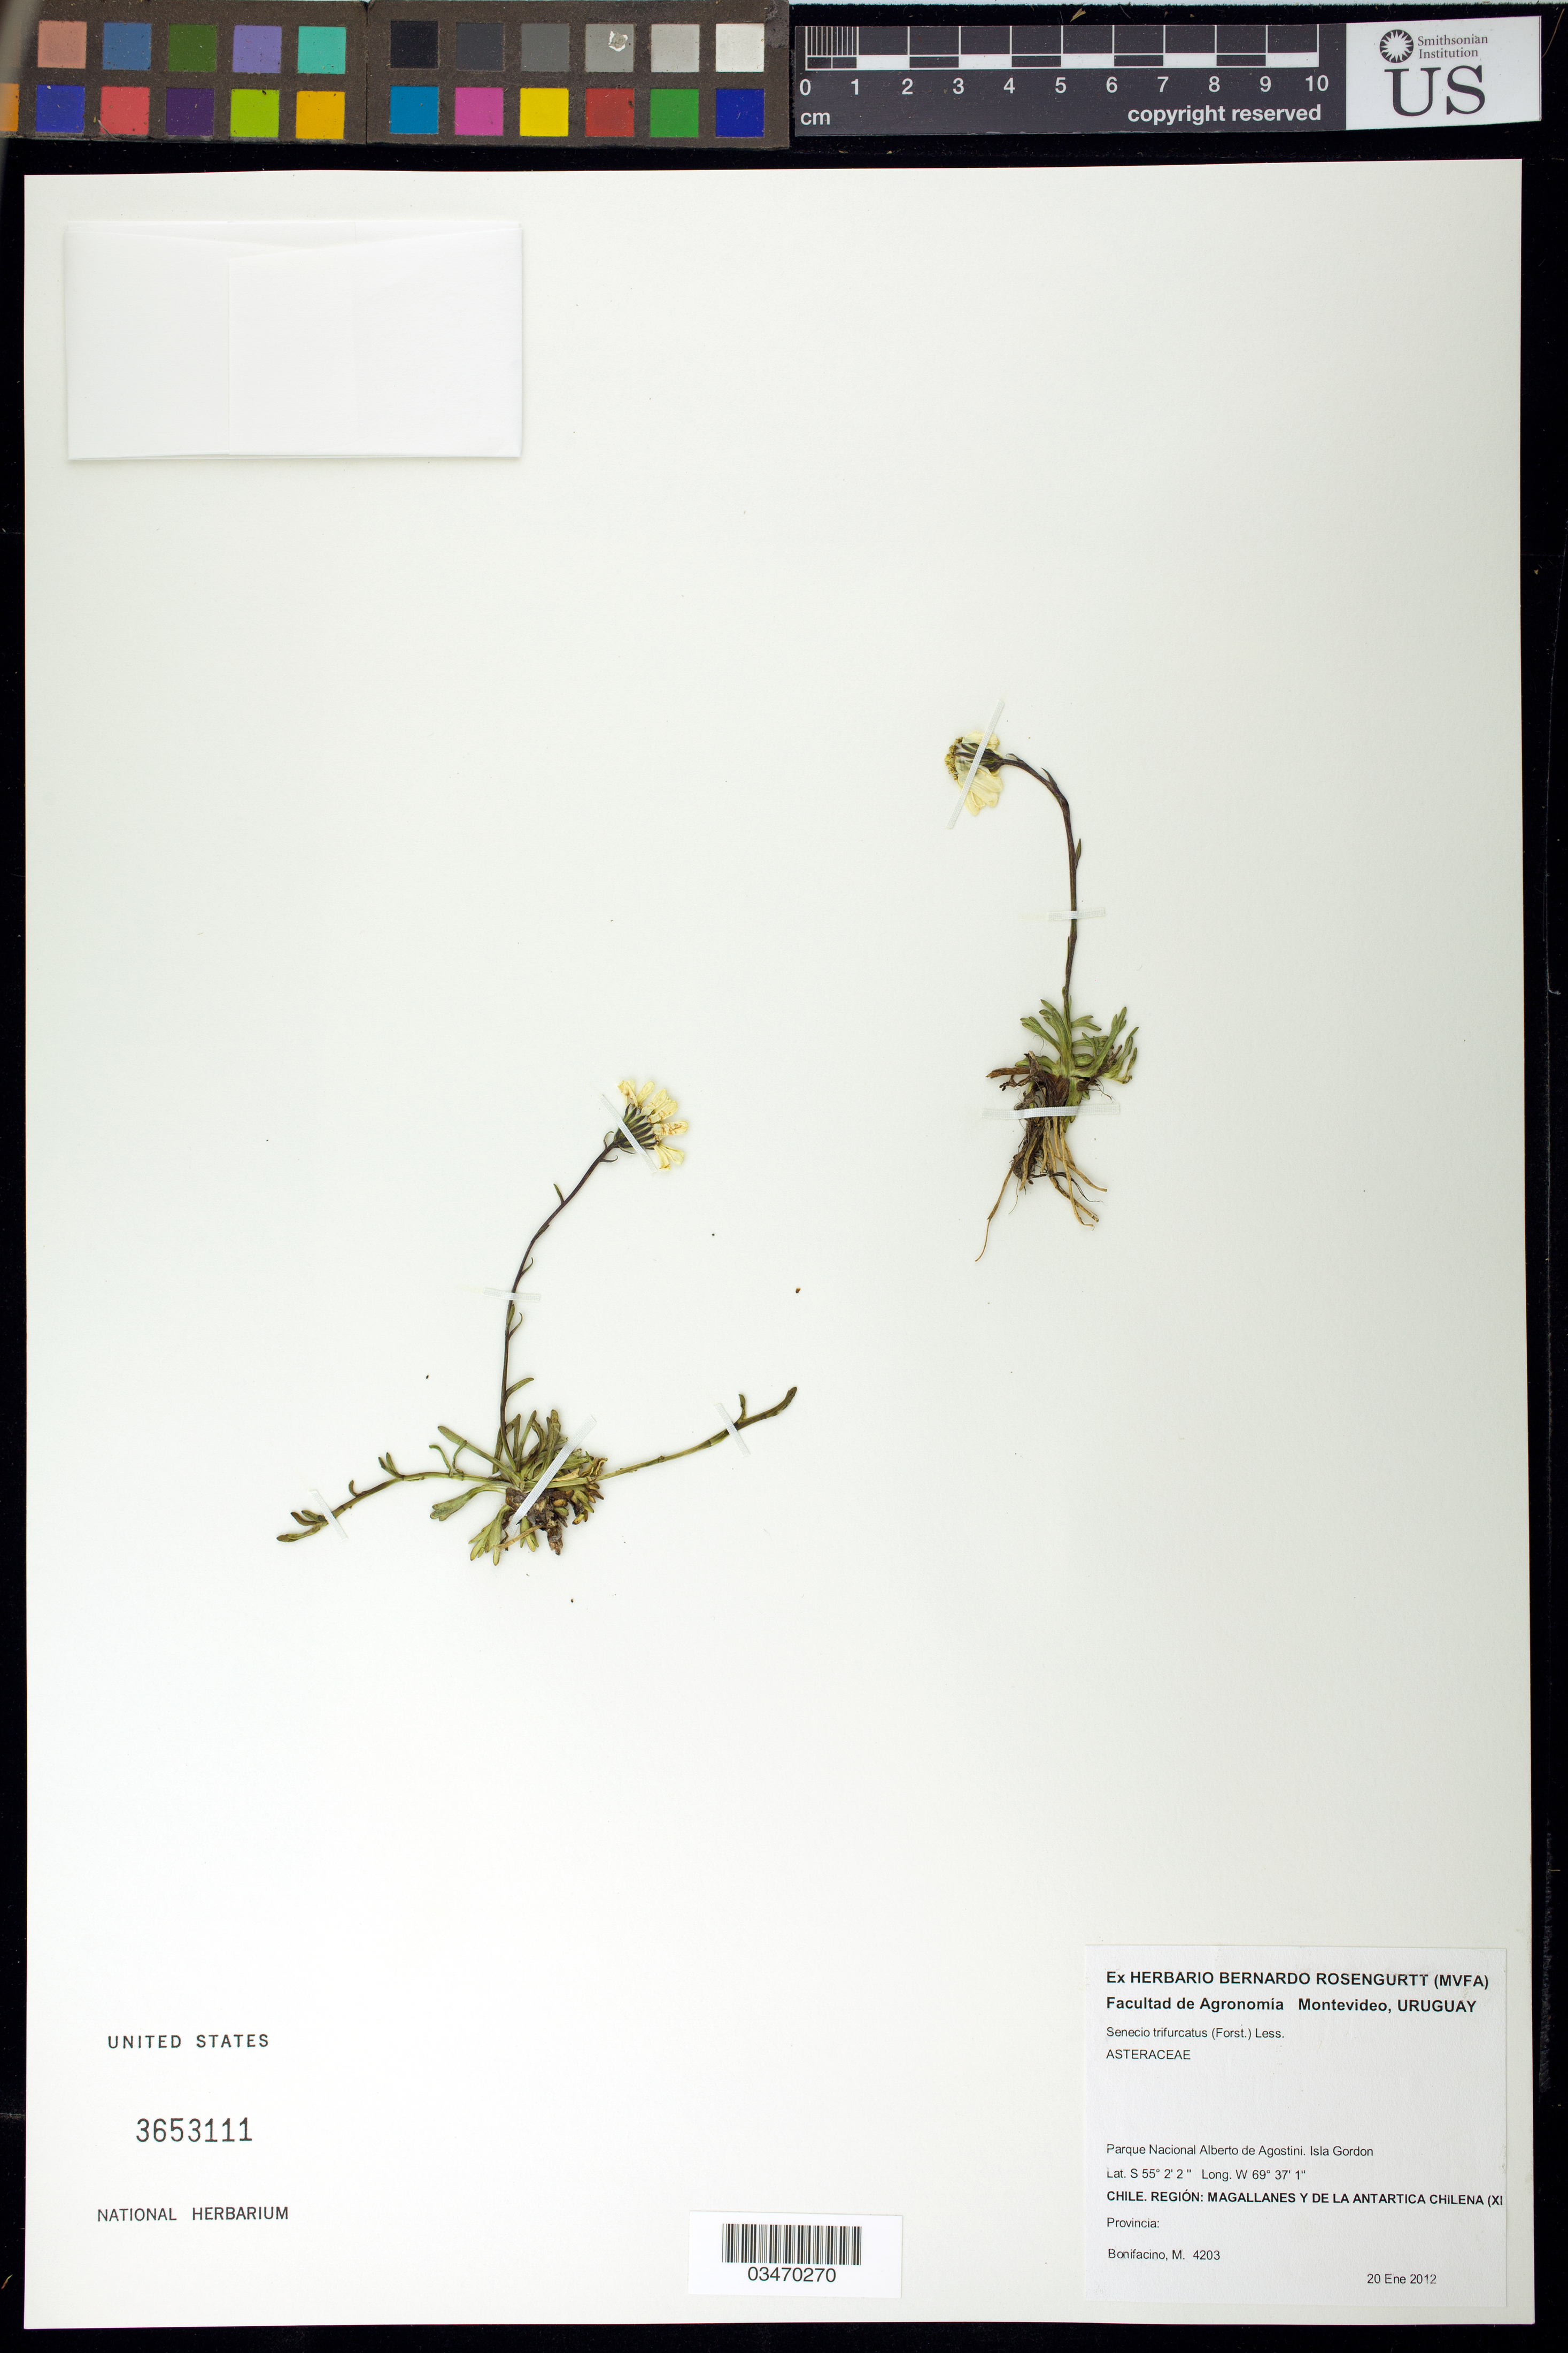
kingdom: Plantae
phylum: Tracheophyta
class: Magnoliopsida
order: Asterales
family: Asteraceae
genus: Senecio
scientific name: Senecio trifurcatus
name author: (G. Forst.) Less.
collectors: M. Bonifacino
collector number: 4203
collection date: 2012-01-20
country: Chile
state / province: Magallanes y de la Antártica Chilena (XII)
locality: Parque Nacional Alberto de Agostini, Isla Hoste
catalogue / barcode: US 3653111